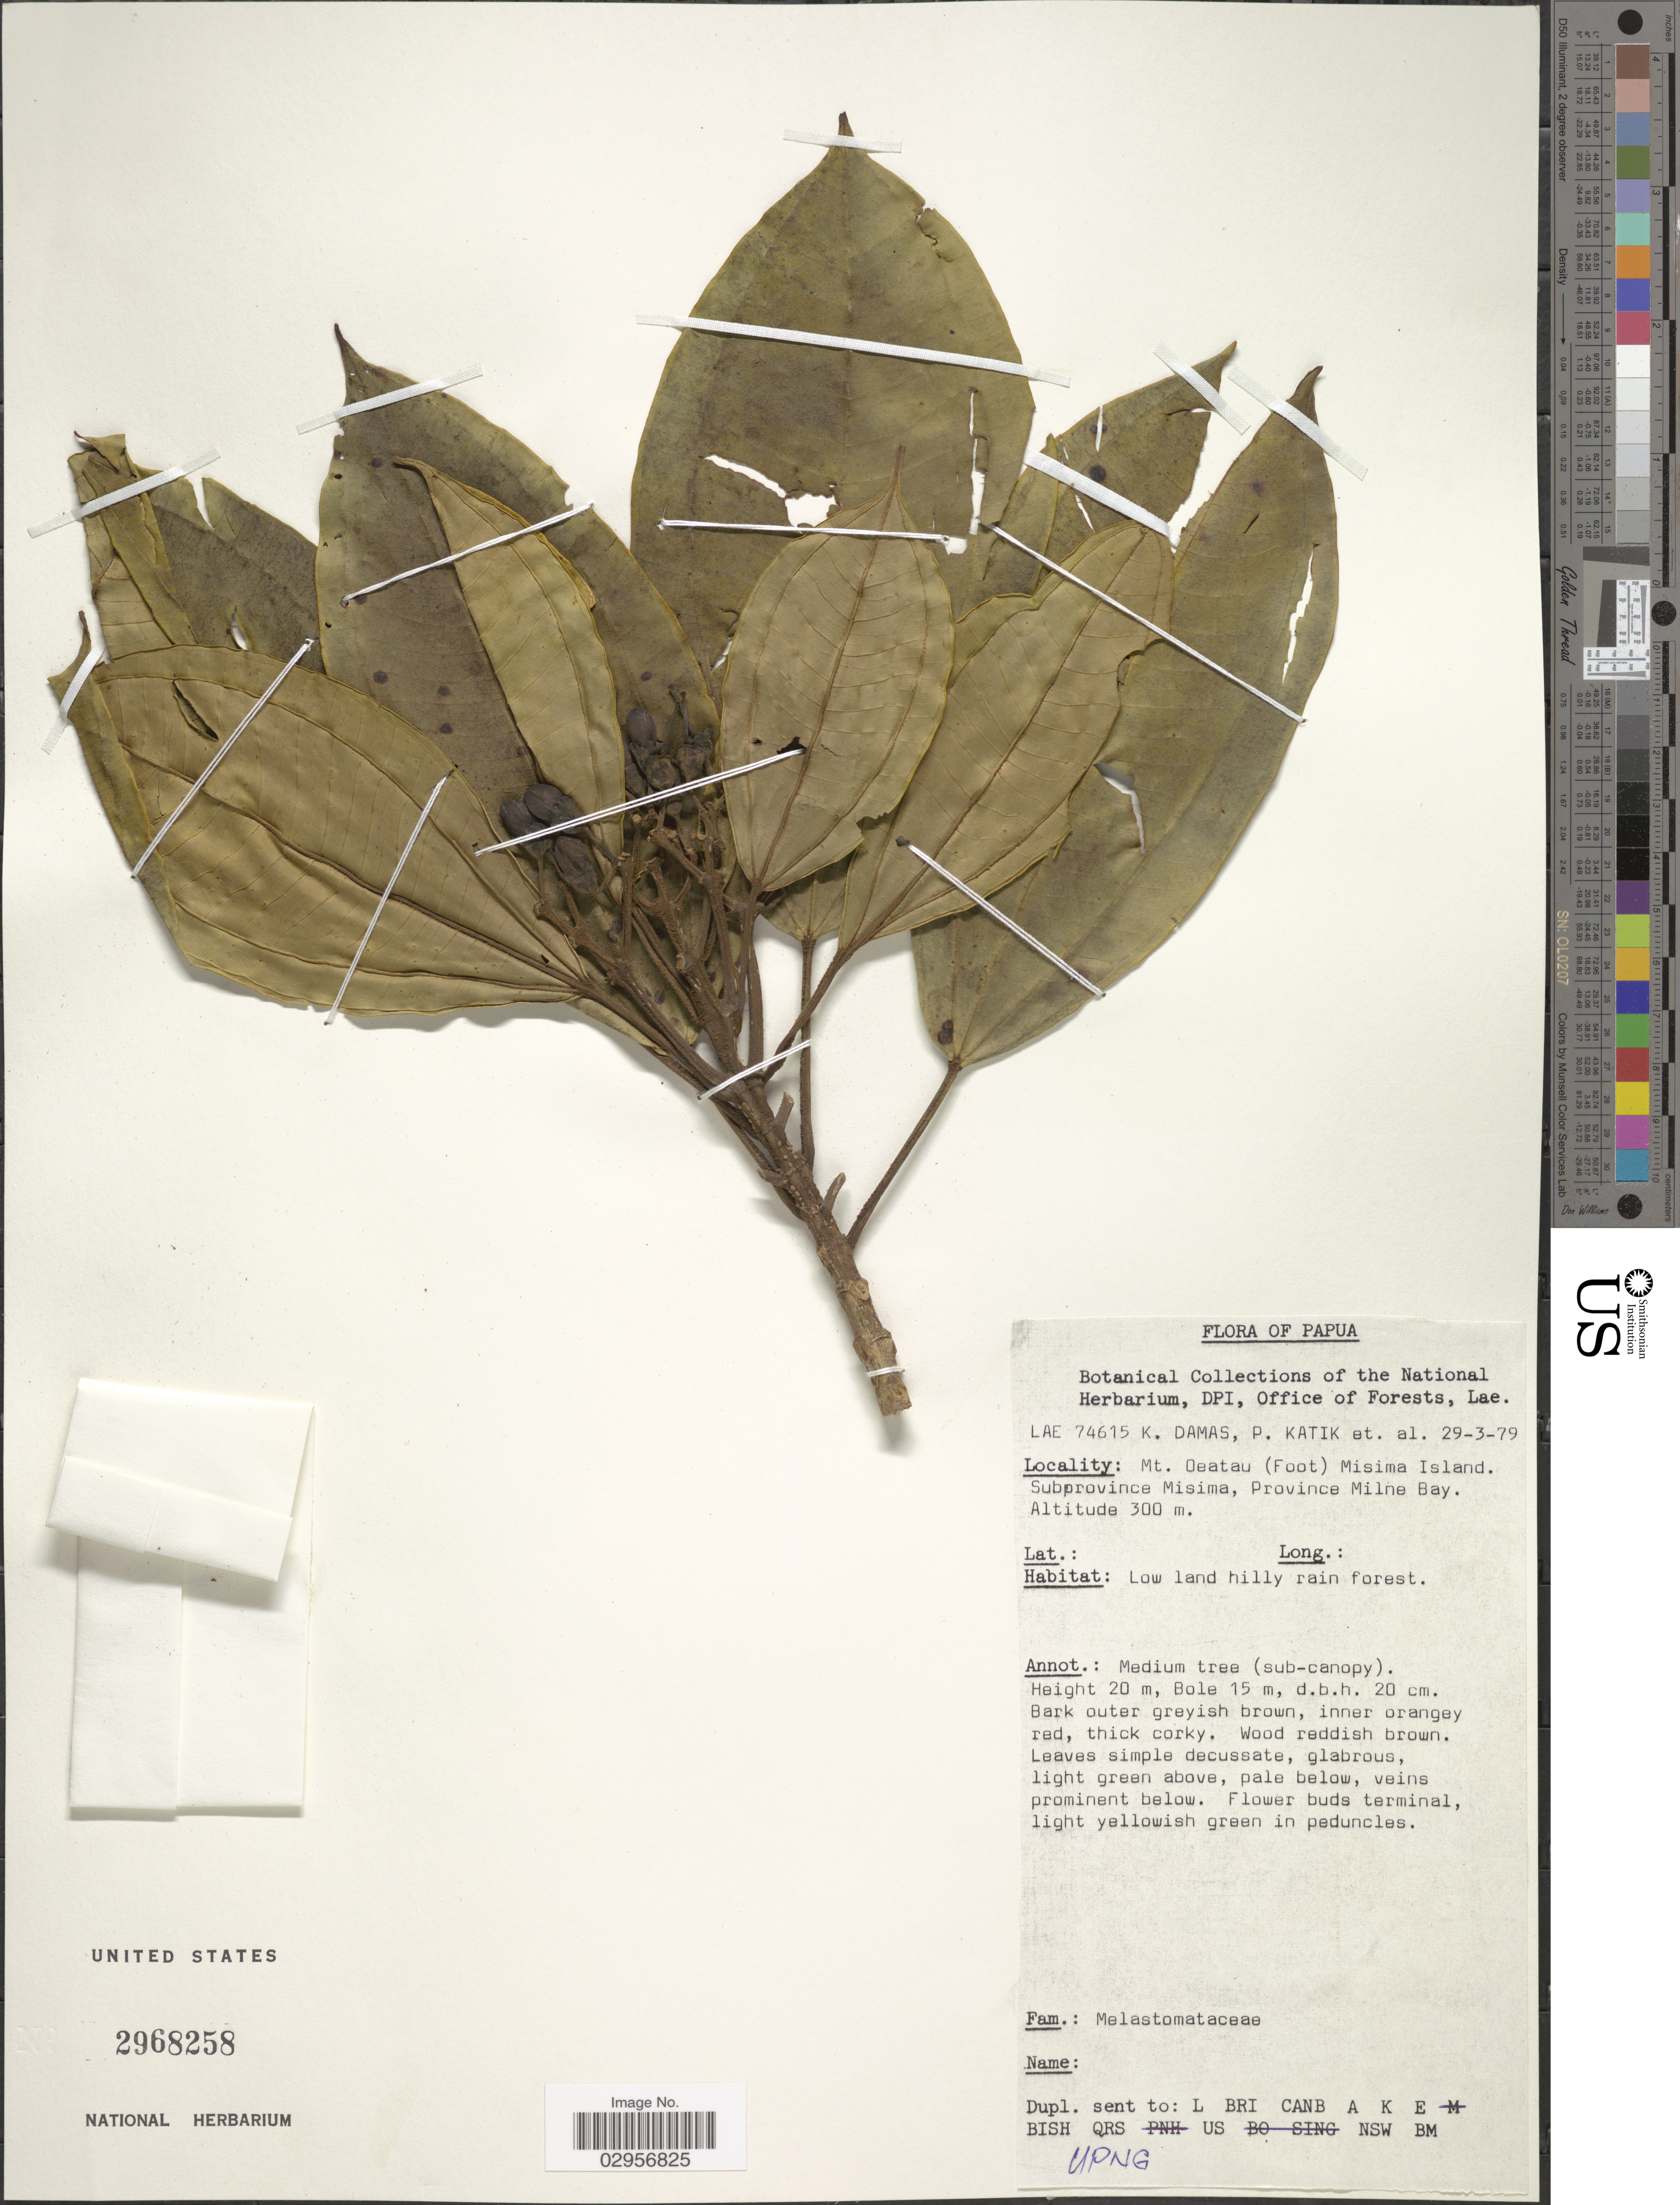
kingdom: Plantae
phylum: Tracheophyta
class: Magnoliopsida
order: Myrtales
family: Melastomataceae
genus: Astronidium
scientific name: Astronidium sp.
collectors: K. Damas, P. Katik & et al.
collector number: LAE74615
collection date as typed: Transcribed d/m/y: 29/3/79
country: Papua New Guinea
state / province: Milne Bay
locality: Papua, Mt. Oeatau (Foot) Misima Island. Subprovince Misima, Province Milne Bay.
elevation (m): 300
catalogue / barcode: US 2968258